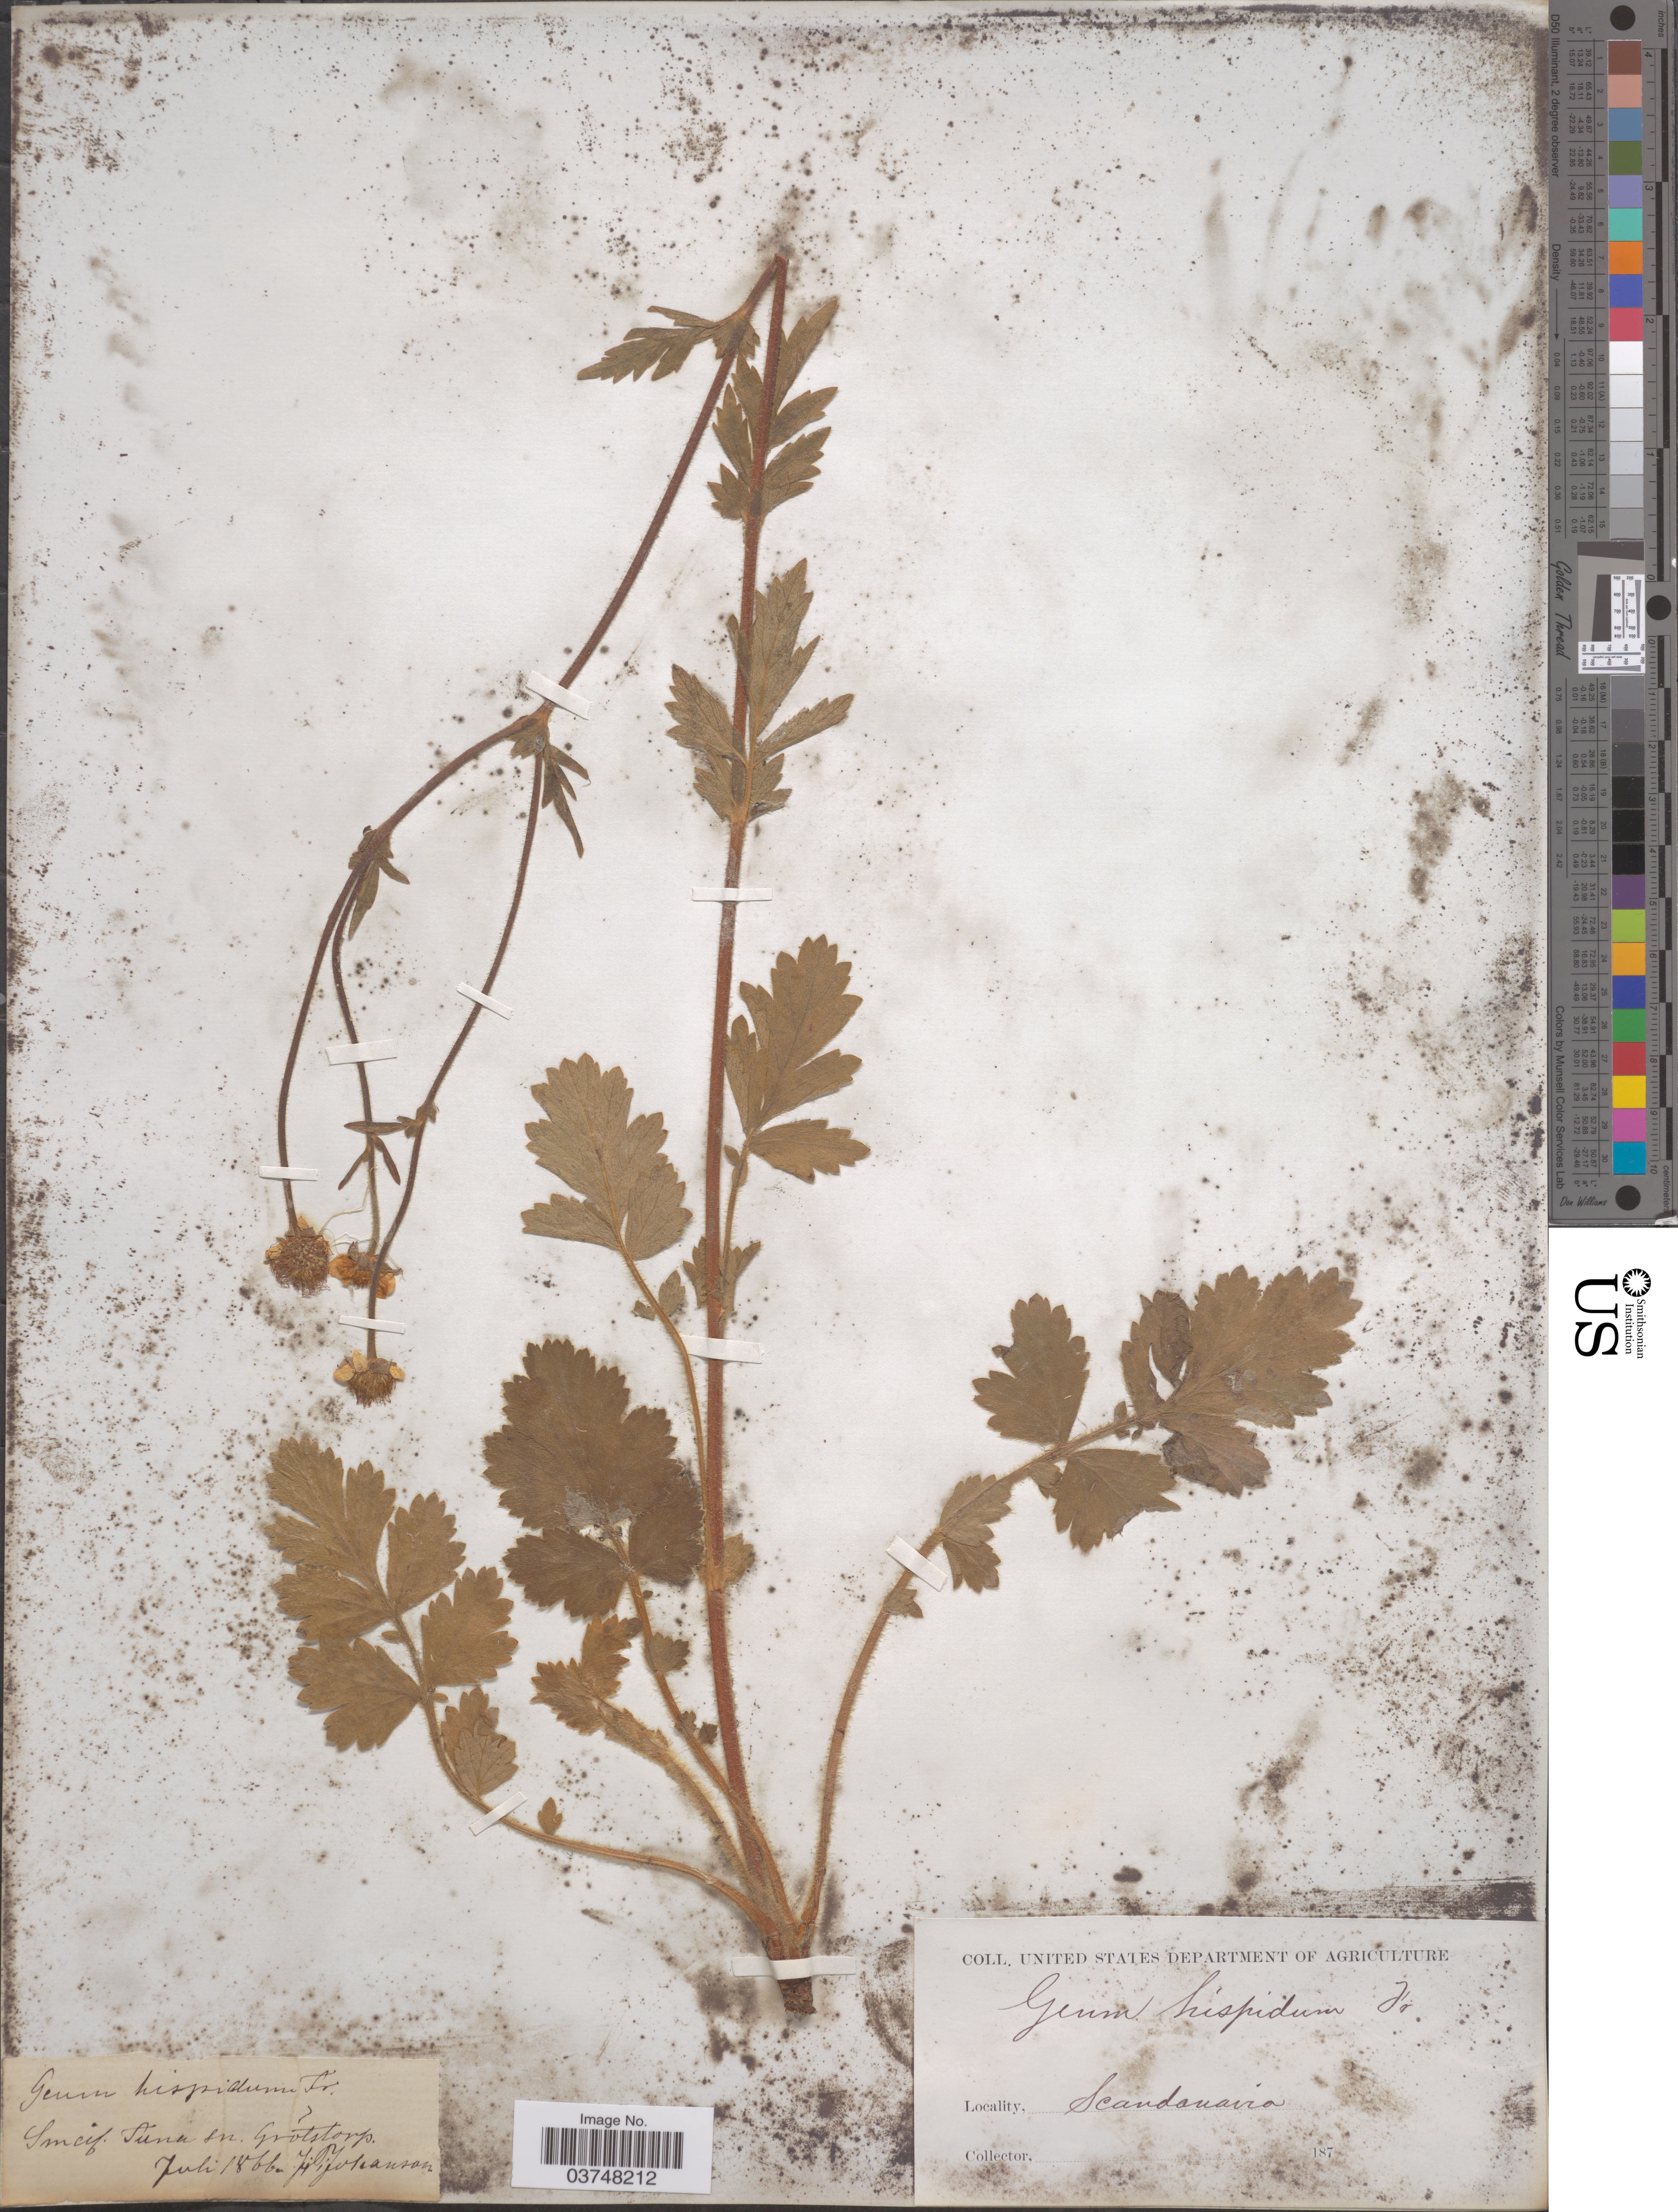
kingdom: Plantae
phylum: Tracheophyta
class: Magnoliopsida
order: Rosales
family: Rosaceae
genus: Geum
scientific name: Geum hispidum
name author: Fr.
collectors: F. Johanson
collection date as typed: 187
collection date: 1866-07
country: Sweden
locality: Smcif. Suna sn. Grótstorp. Scandinavia.